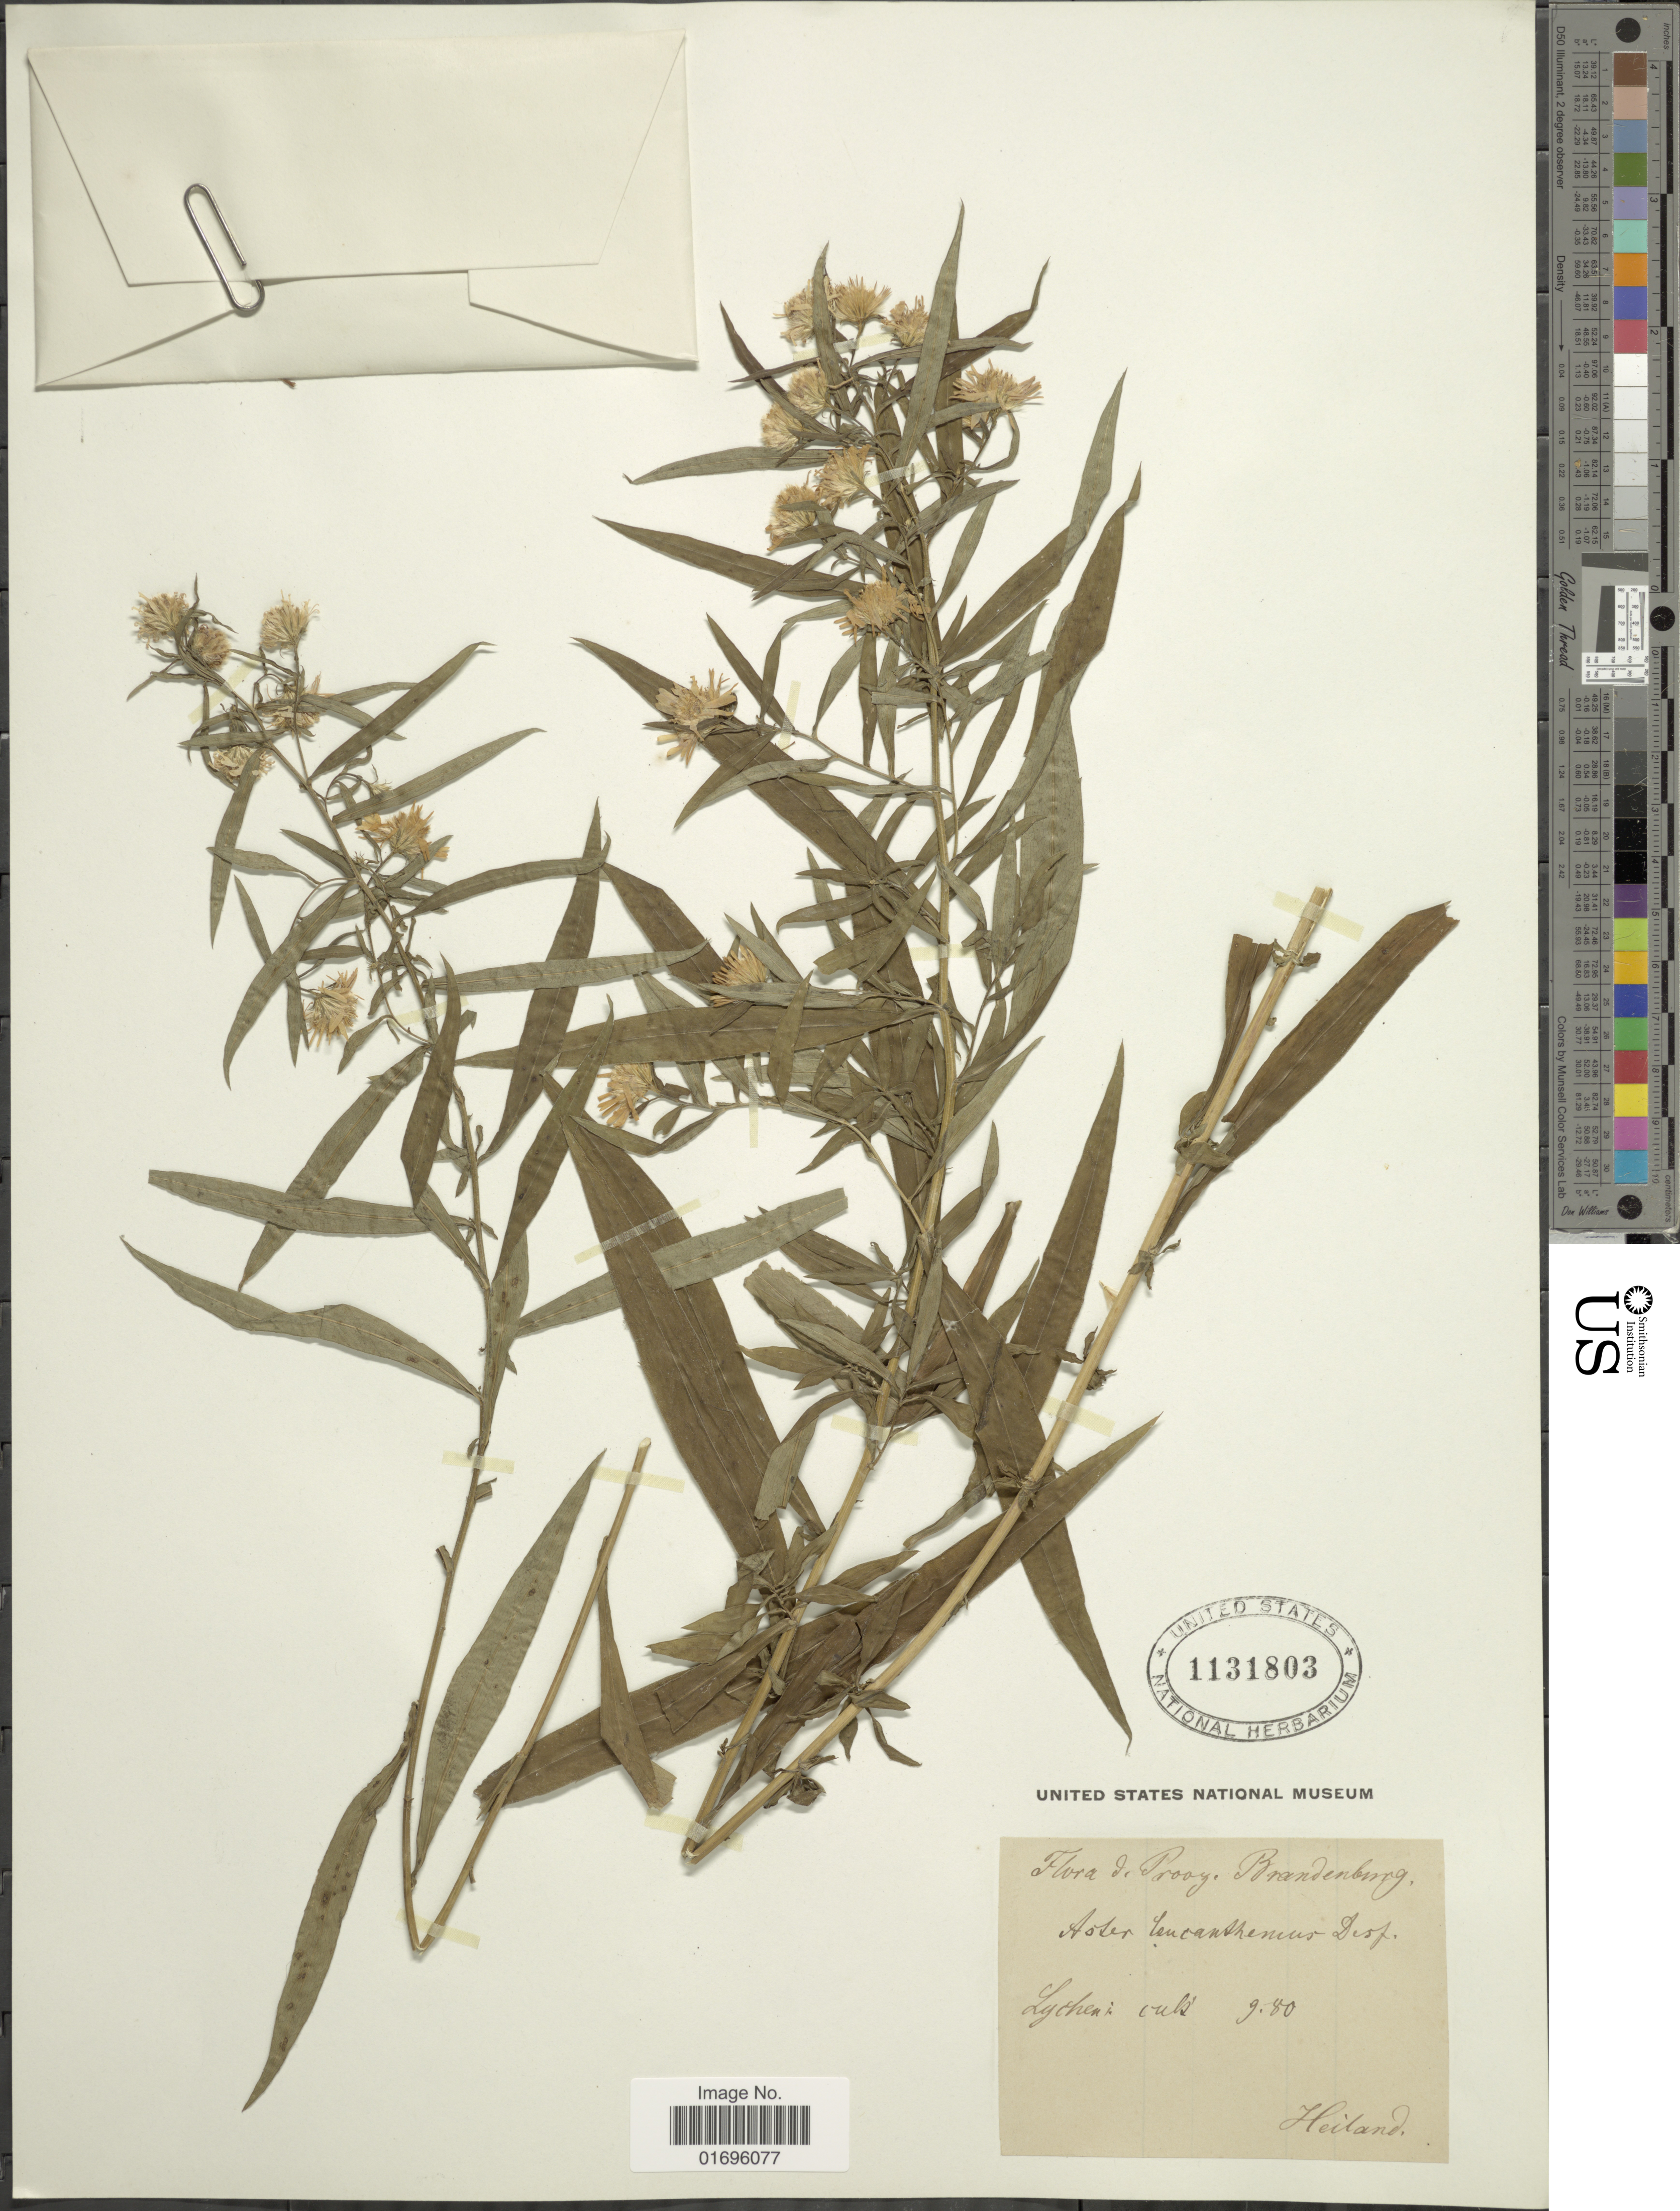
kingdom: Plantae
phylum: Tracheophyta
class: Magnoliopsida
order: Asterales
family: Asteraceae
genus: Aster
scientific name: Aster leucanthemus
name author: Raf.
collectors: -. Heiland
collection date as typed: Transcribed d/m/y: /9/80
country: Germany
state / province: Brandenburg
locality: Lycheni cult. [interpreted]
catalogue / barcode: US 1131803